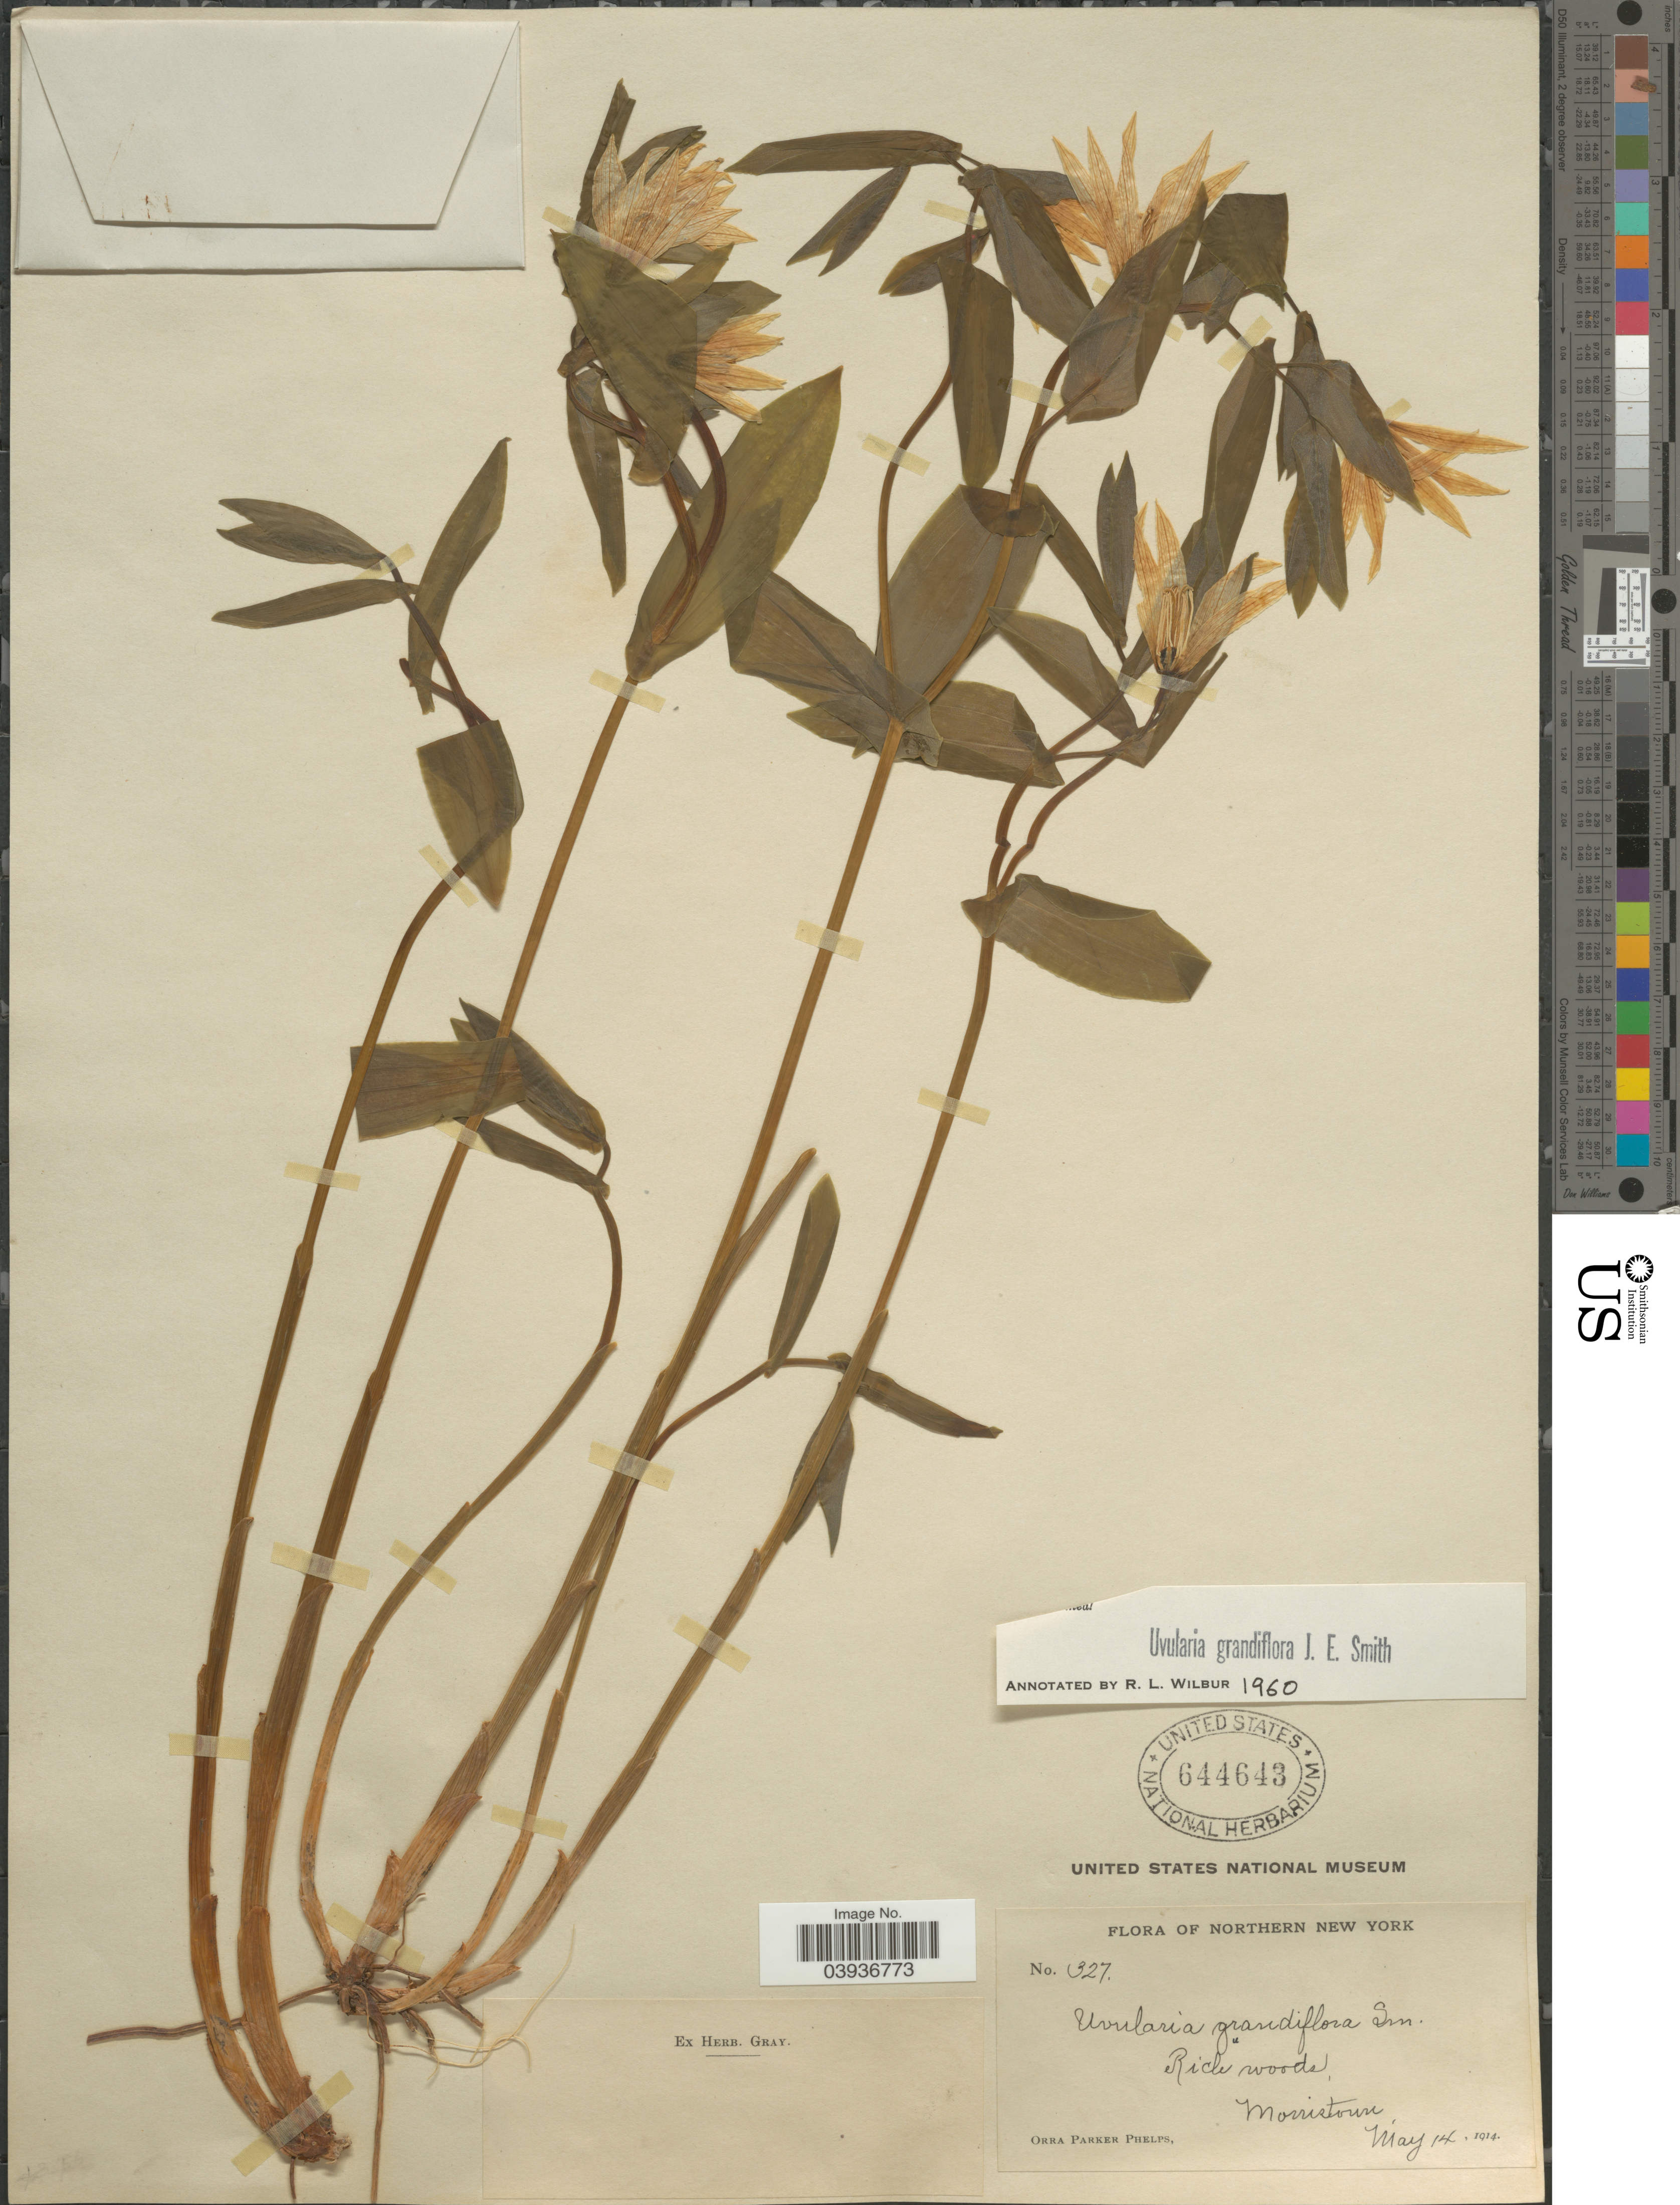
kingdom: Plantae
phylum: Tracheophyta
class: Liliopsida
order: Liliales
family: Colchicaceae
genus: Uvularia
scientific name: Uvularia grandiflora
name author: Sm.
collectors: O. P. Phelps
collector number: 327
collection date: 1914-05-14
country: United States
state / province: New York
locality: Northern New York. Morristown.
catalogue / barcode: US 644643